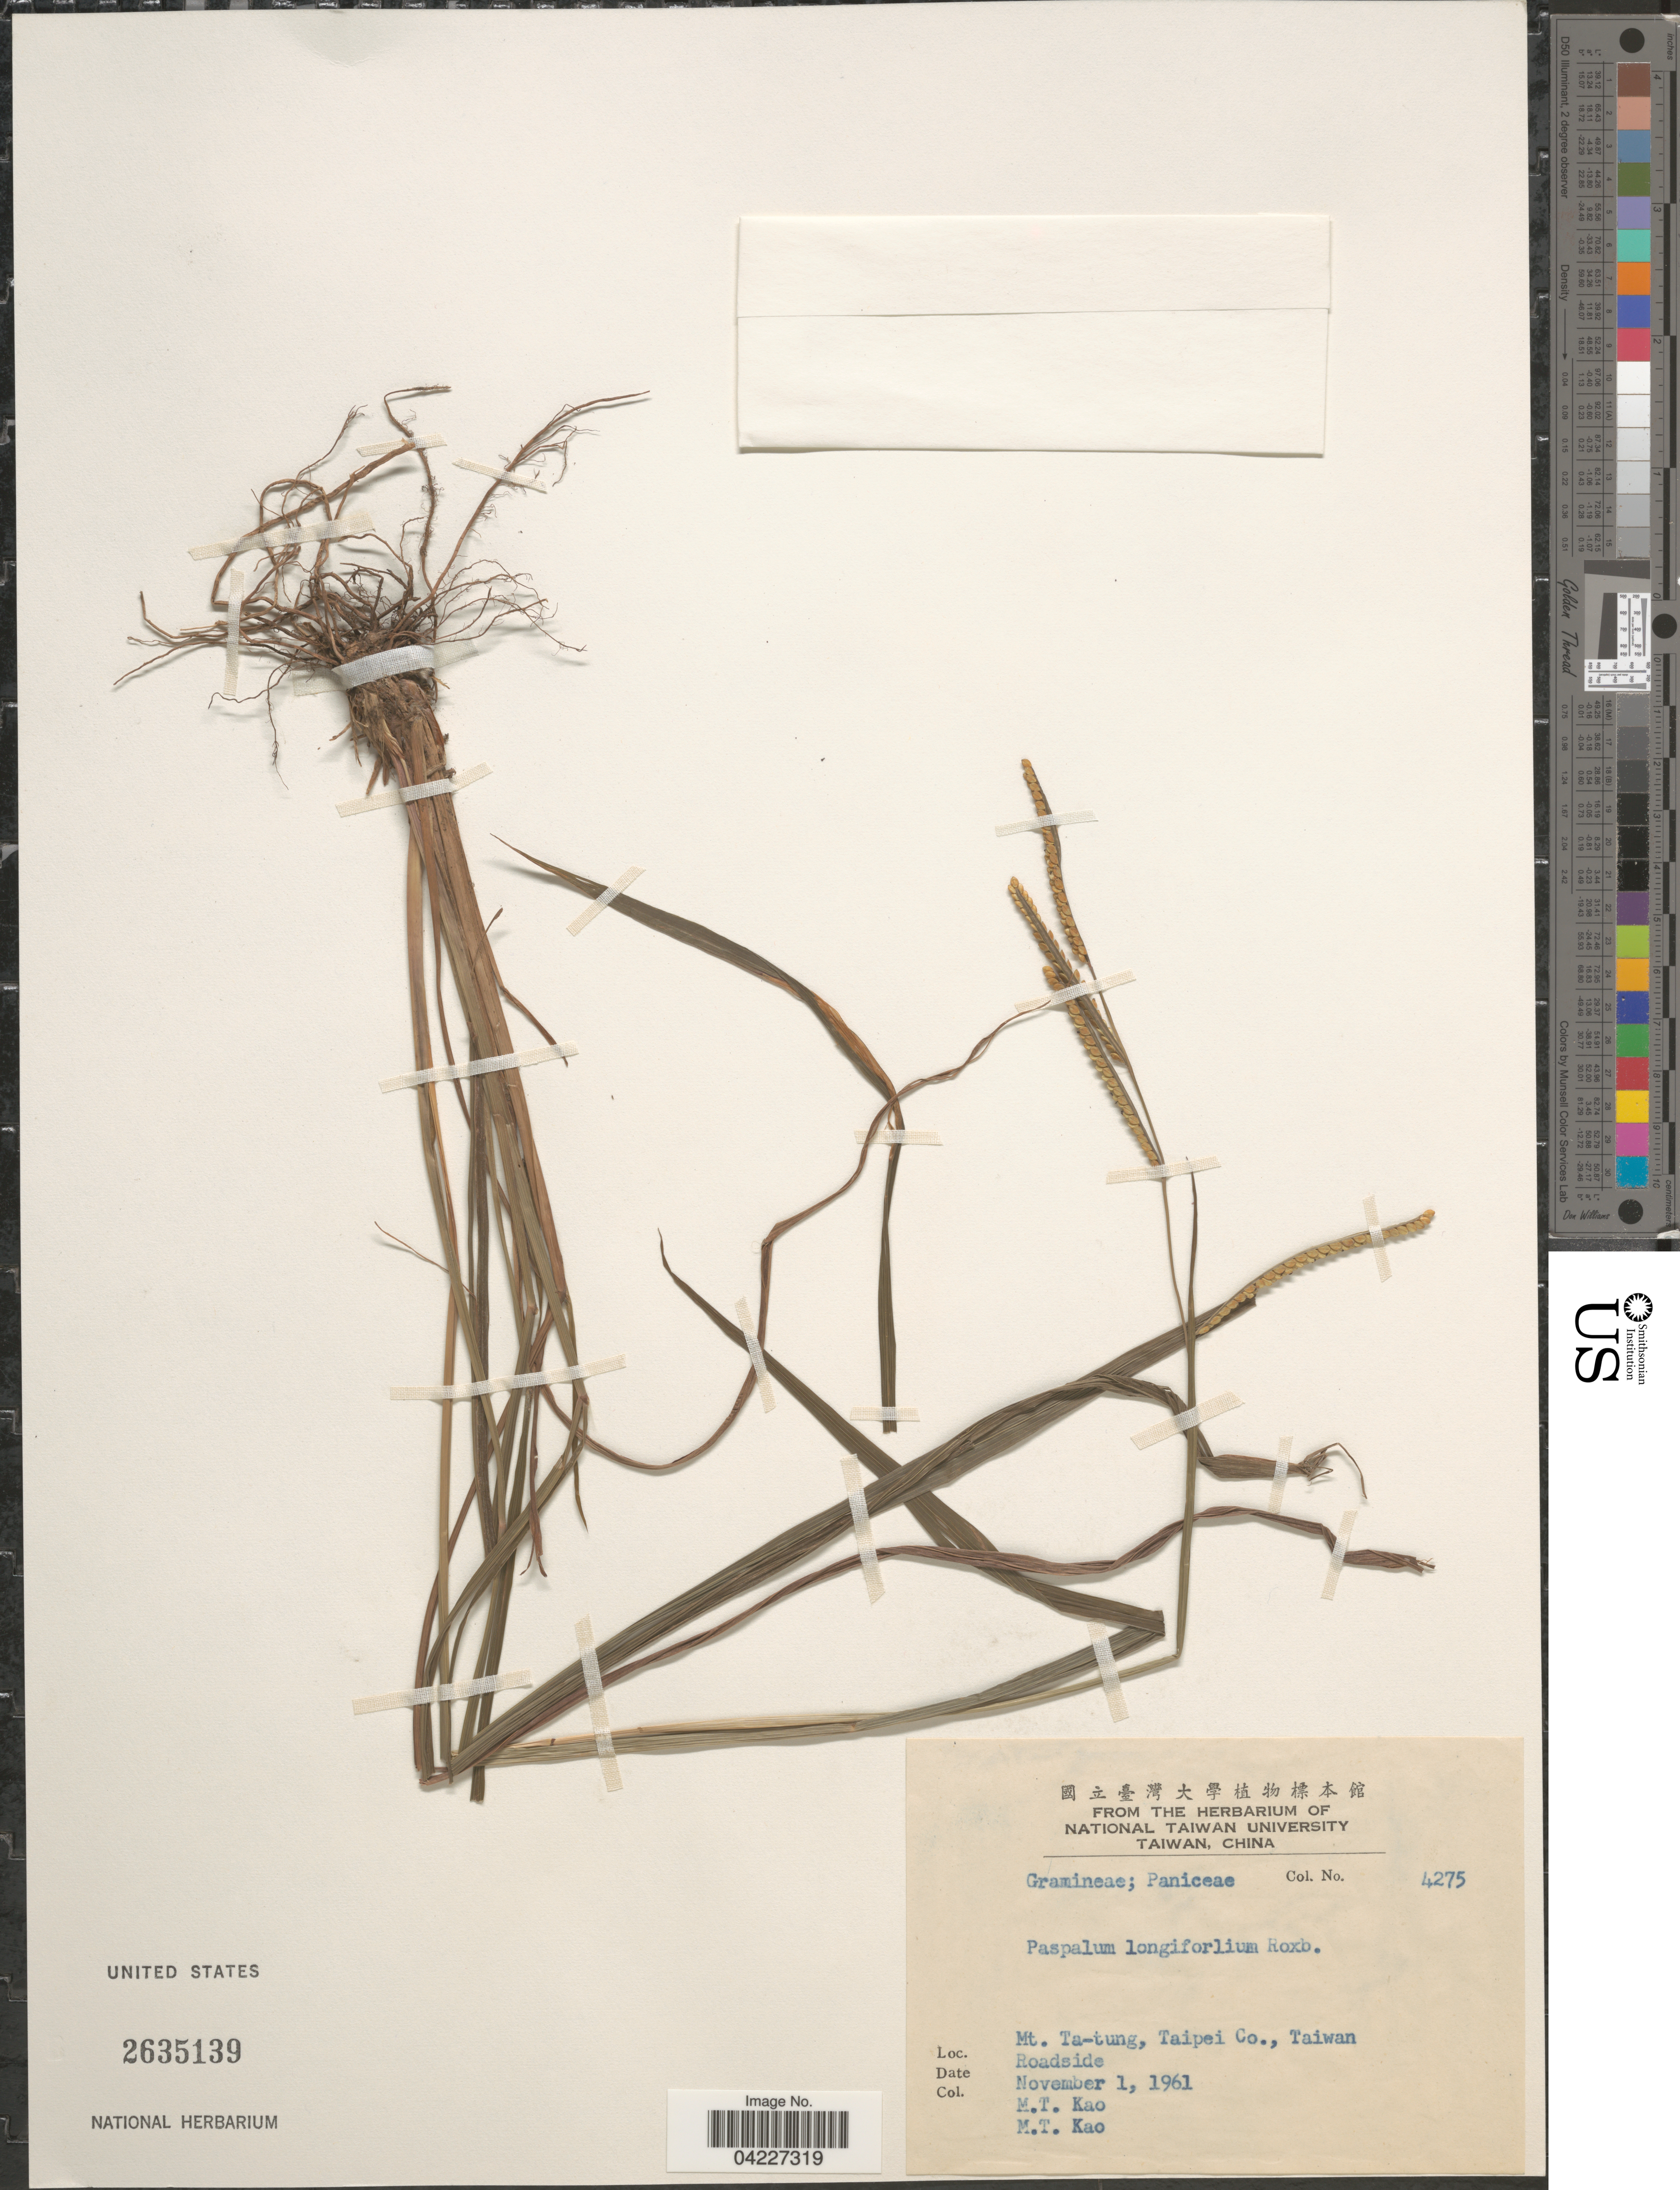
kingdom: Plantae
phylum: Tracheophyta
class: Liliopsida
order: Poales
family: Poaceae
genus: Paspalum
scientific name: Paspalum longifolium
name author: Roxb.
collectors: M. T. Kao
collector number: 4275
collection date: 1961-11-01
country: Taiwan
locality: Mt. Ta-tung, Taipei Co.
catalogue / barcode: US 2635139